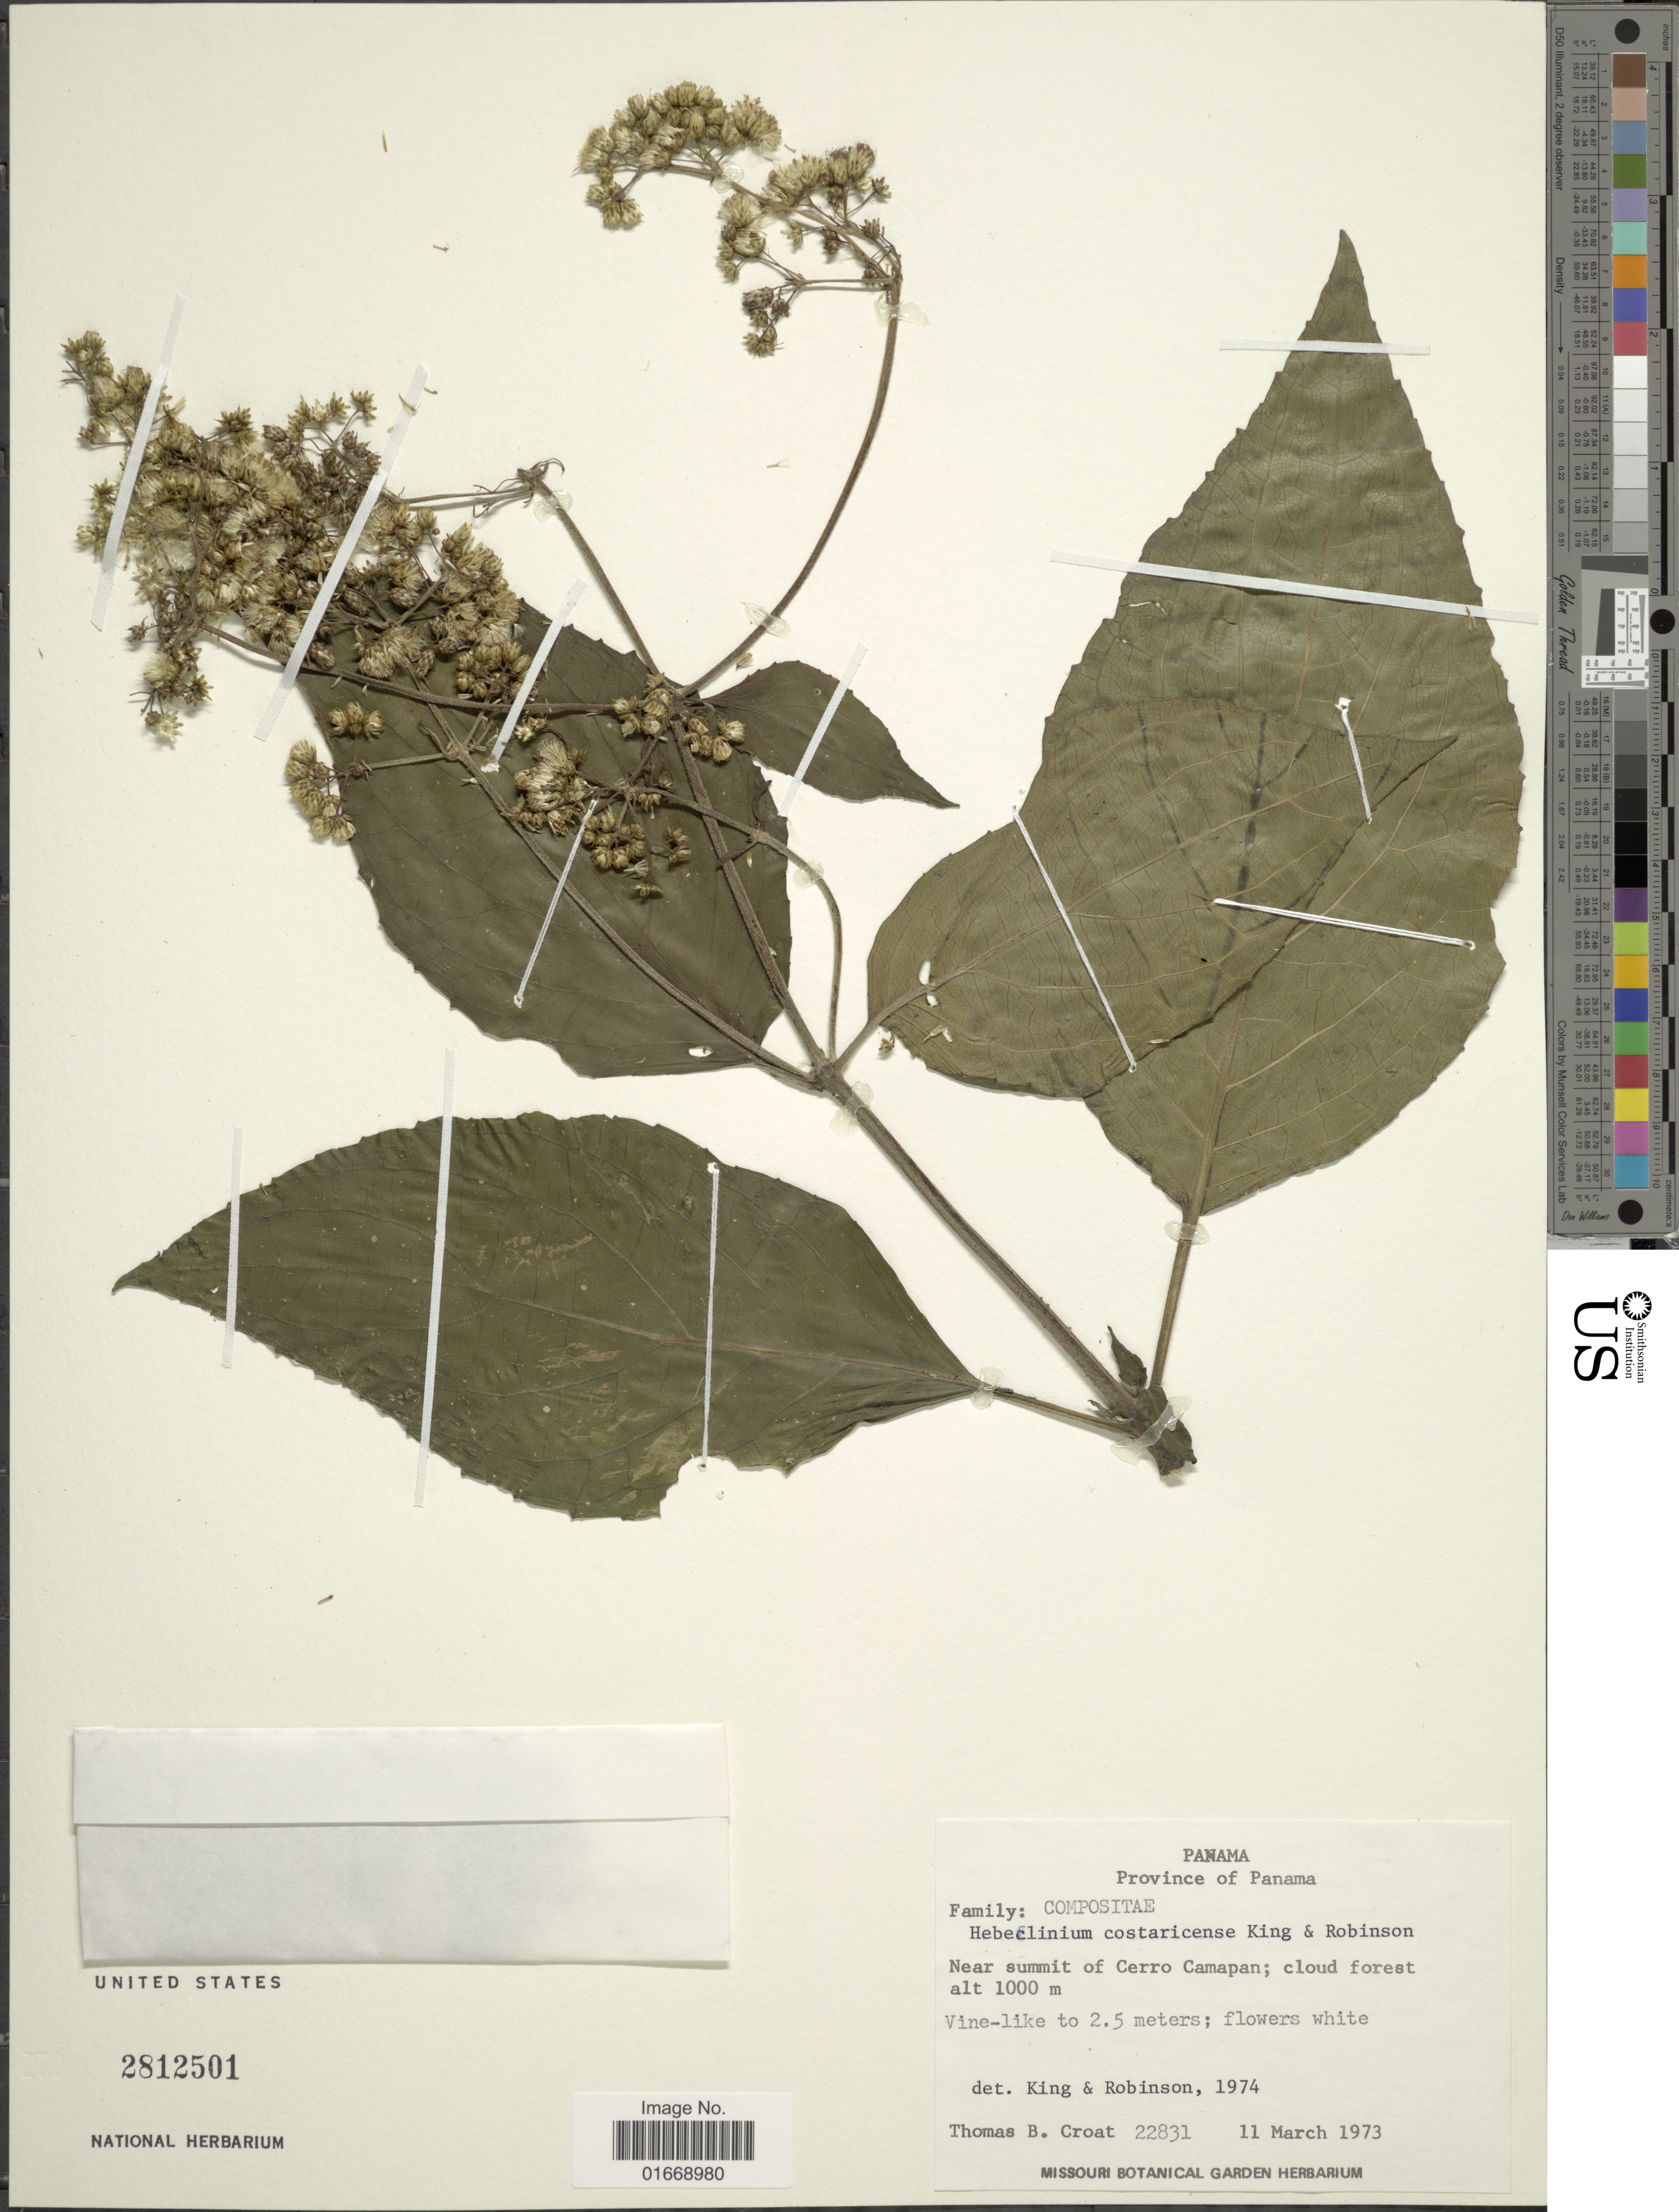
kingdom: Plantae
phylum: Tracheophyta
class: Magnoliopsida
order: Asterales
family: Asteraceae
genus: Hebeclinium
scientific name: Hebeclinium costaricense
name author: R.M. King & H. Rob.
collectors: T. B. Croat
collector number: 22831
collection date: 1973-03-11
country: Panama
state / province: Panamá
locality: Near summit of Cerro Camapan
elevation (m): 1000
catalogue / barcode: US 2812501